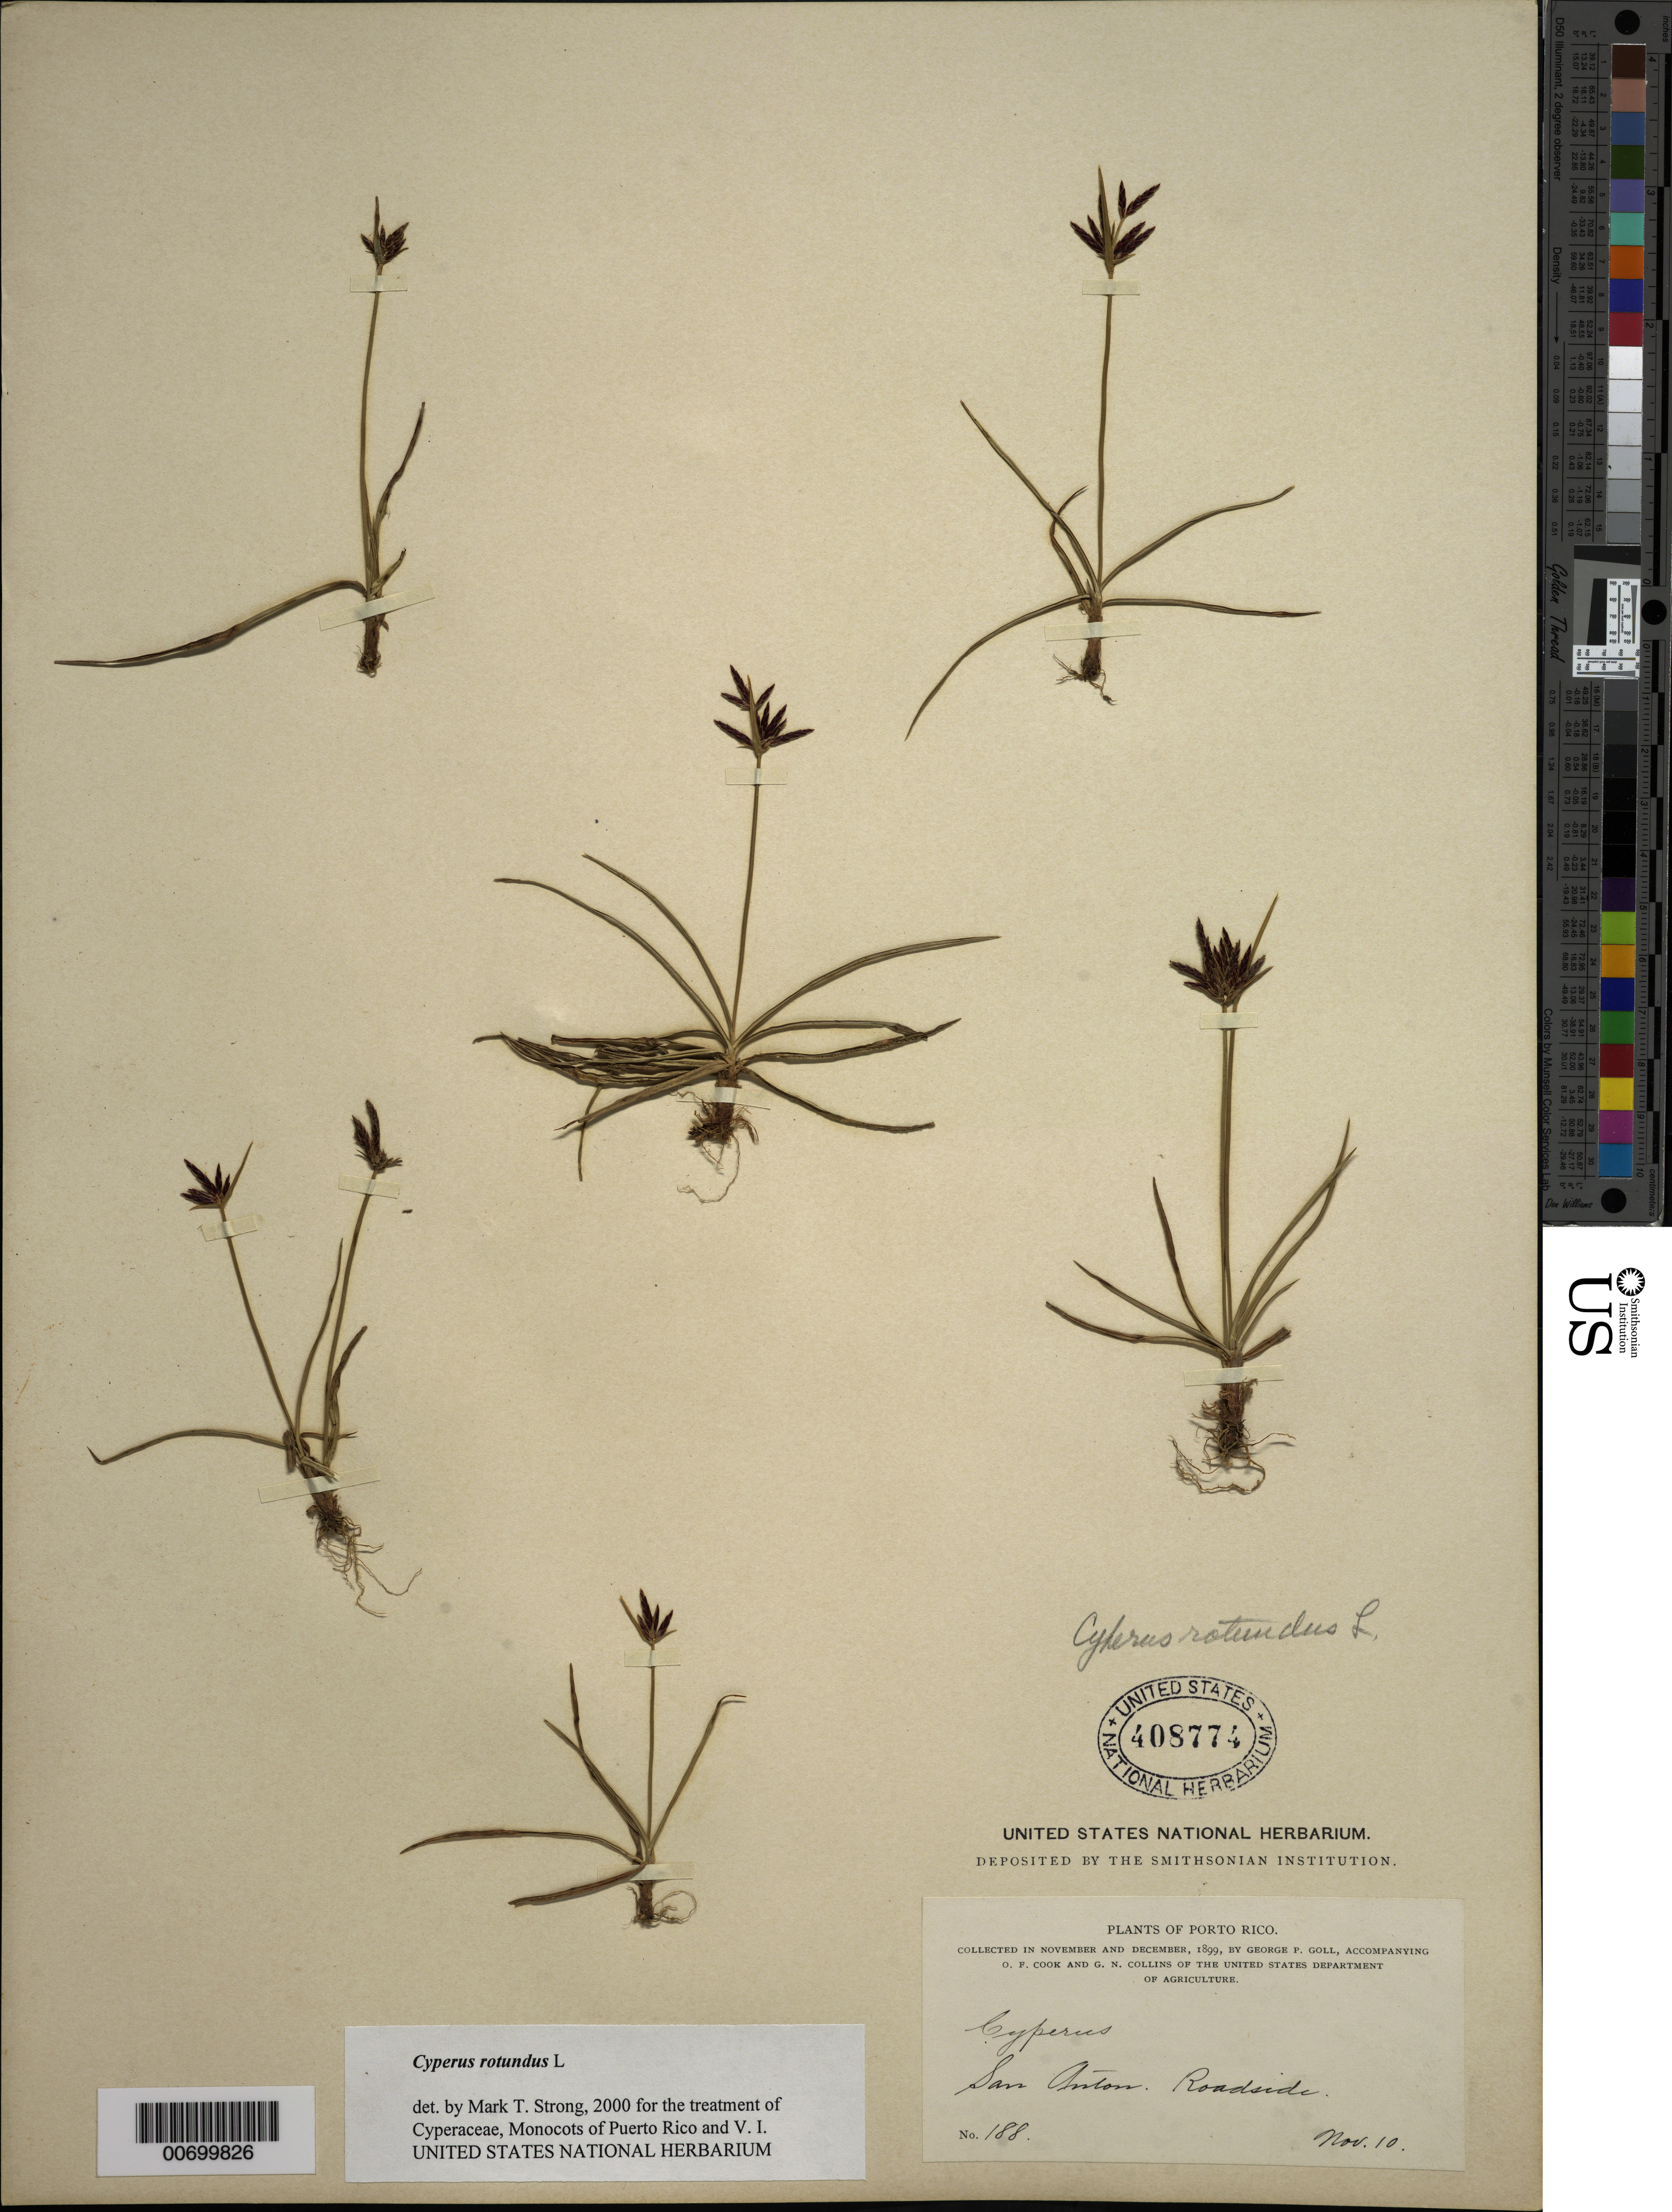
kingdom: Plantae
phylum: Tracheophyta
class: Liliopsida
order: Poales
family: Cyperaceae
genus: Cyperus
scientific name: Cyperus rotundus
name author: L.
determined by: Strong, M. T., (US), Smithsonian Institution - National Museum of Natural History (UNITED STATES)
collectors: G. Goll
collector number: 188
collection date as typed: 10 Nov 1899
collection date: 1899-11-10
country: Puerto Rico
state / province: Ponce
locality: San Anton.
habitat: Roadside.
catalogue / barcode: US 408774